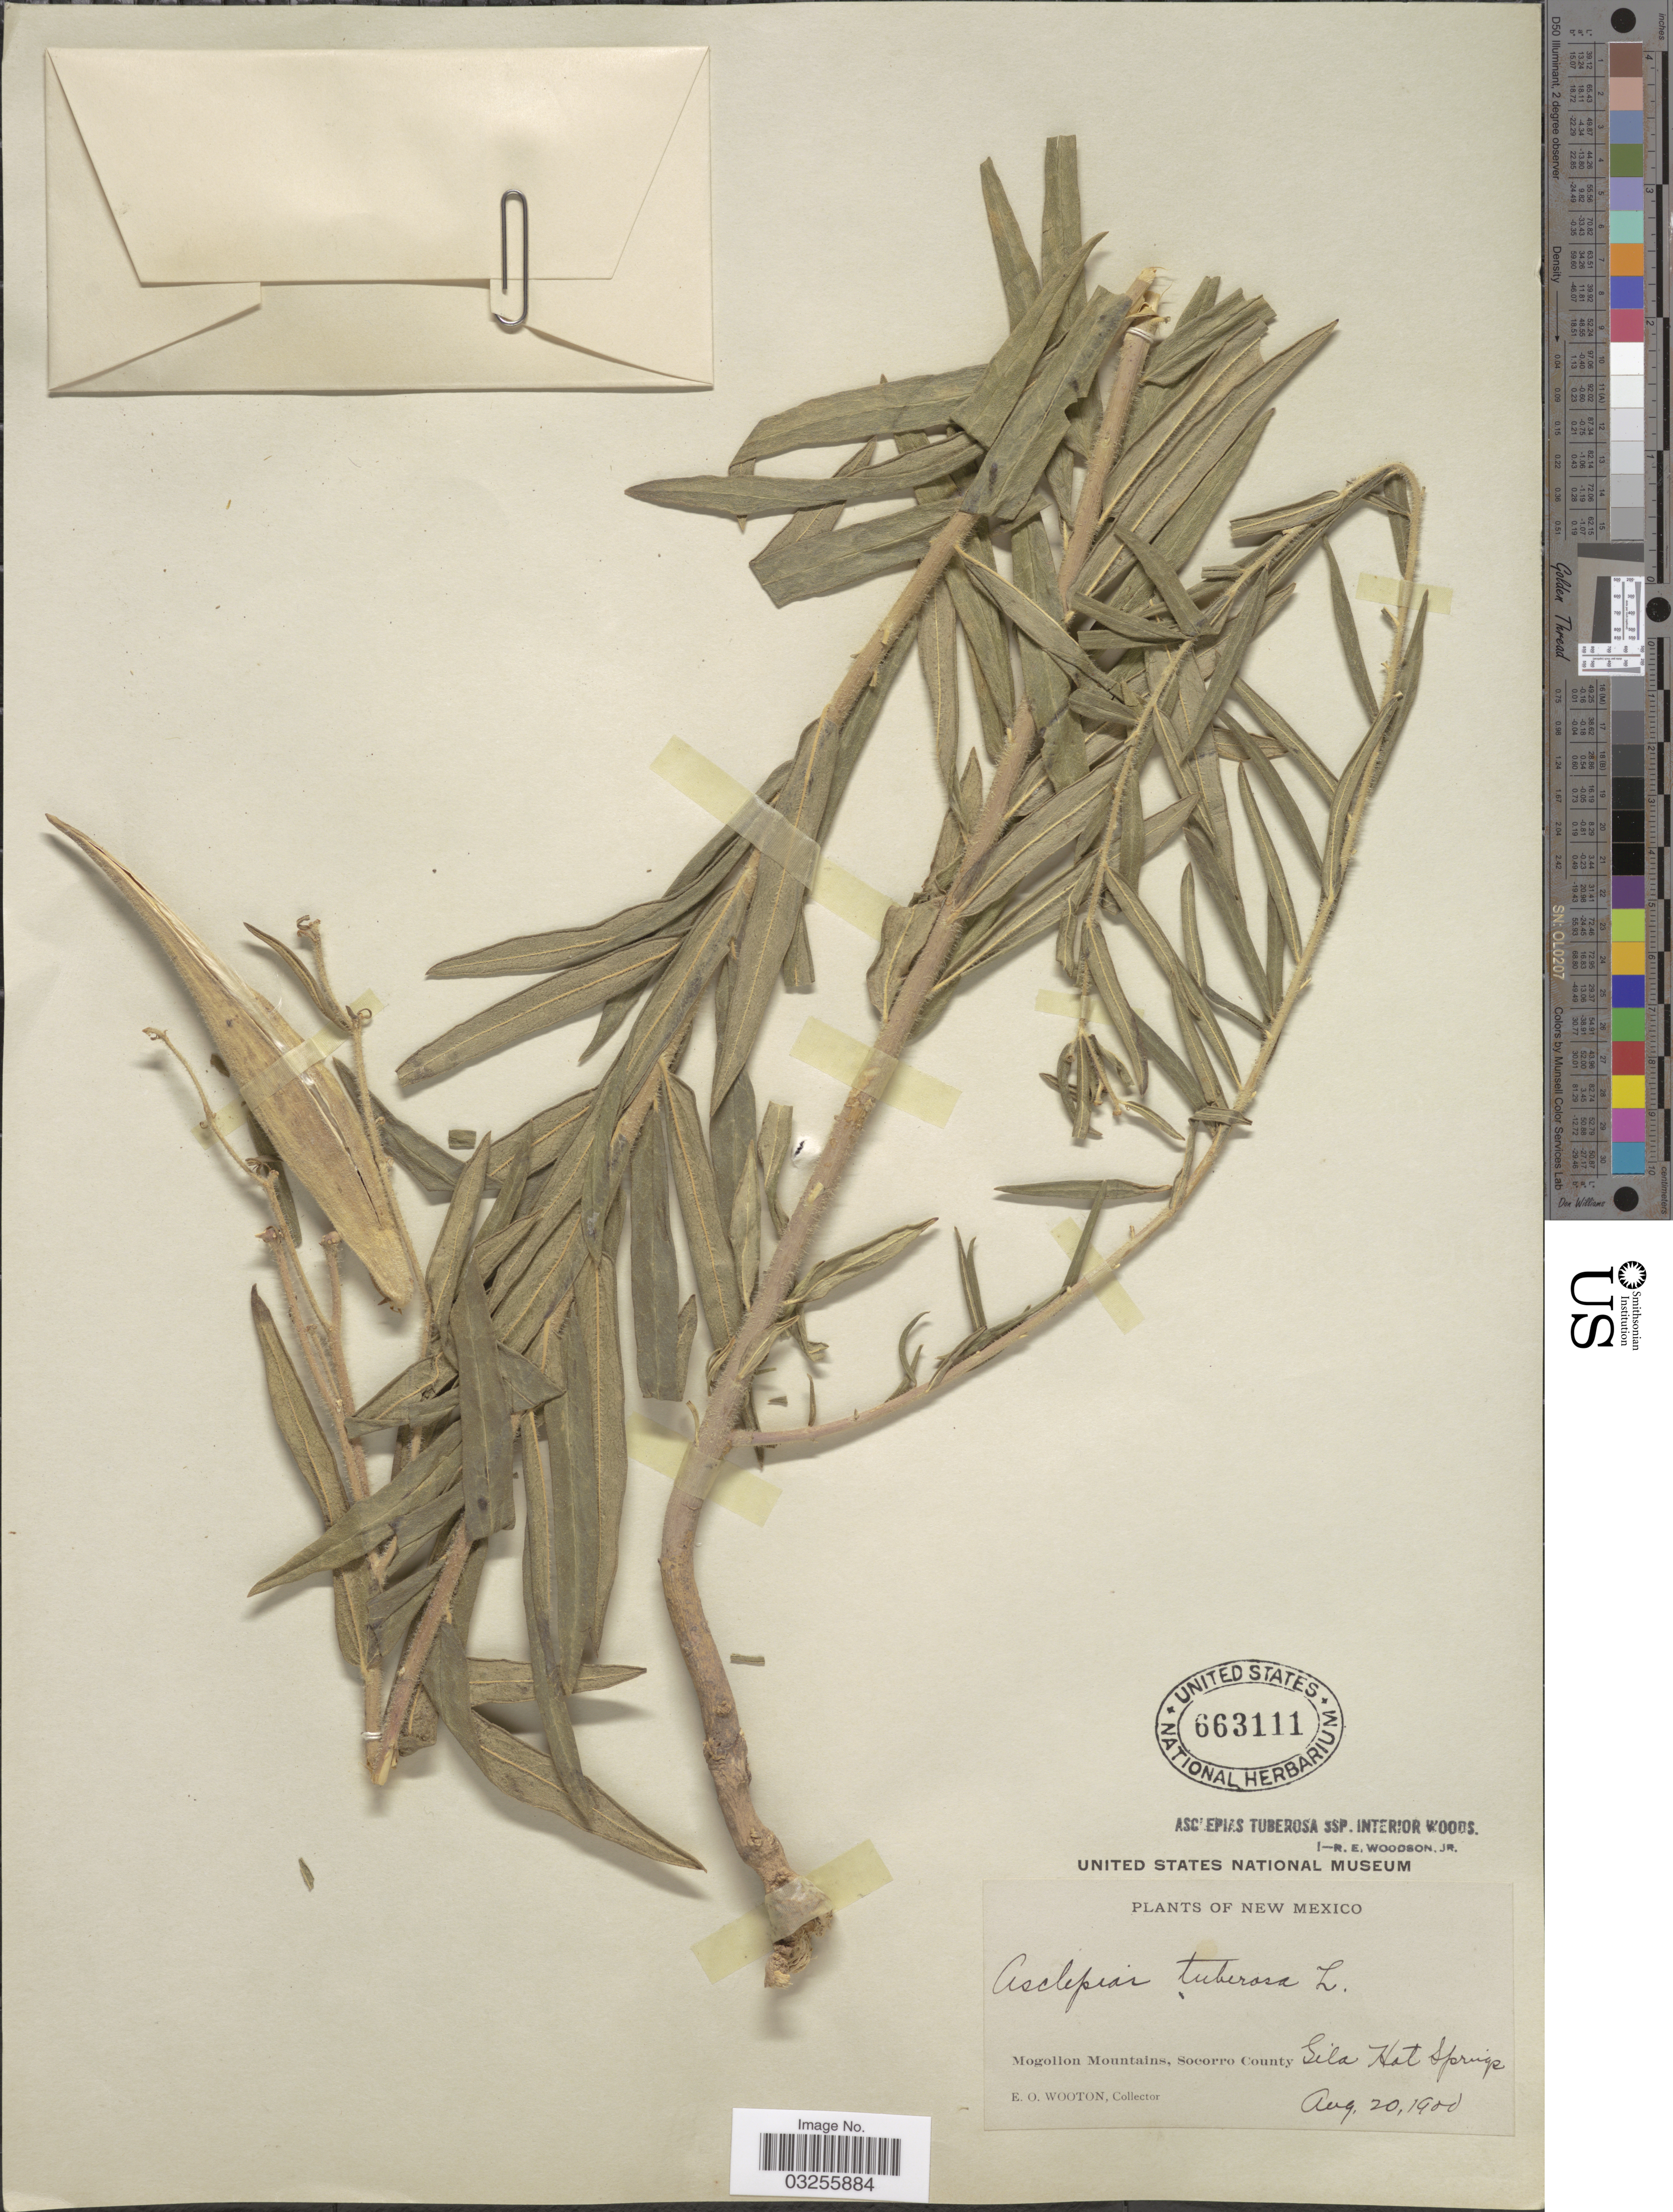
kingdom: Plantae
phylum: Tracheophyta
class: Magnoliopsida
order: Gentianales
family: Apocynaceae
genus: Asclepias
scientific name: Asclepias tuberosa subsp. interior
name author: Woodson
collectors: E. O. Wooton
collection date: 1900-08-20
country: United States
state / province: New Mexico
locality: Mogollon Mountains, Socorro County. Sila Hot Springs.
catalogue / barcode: US 663111